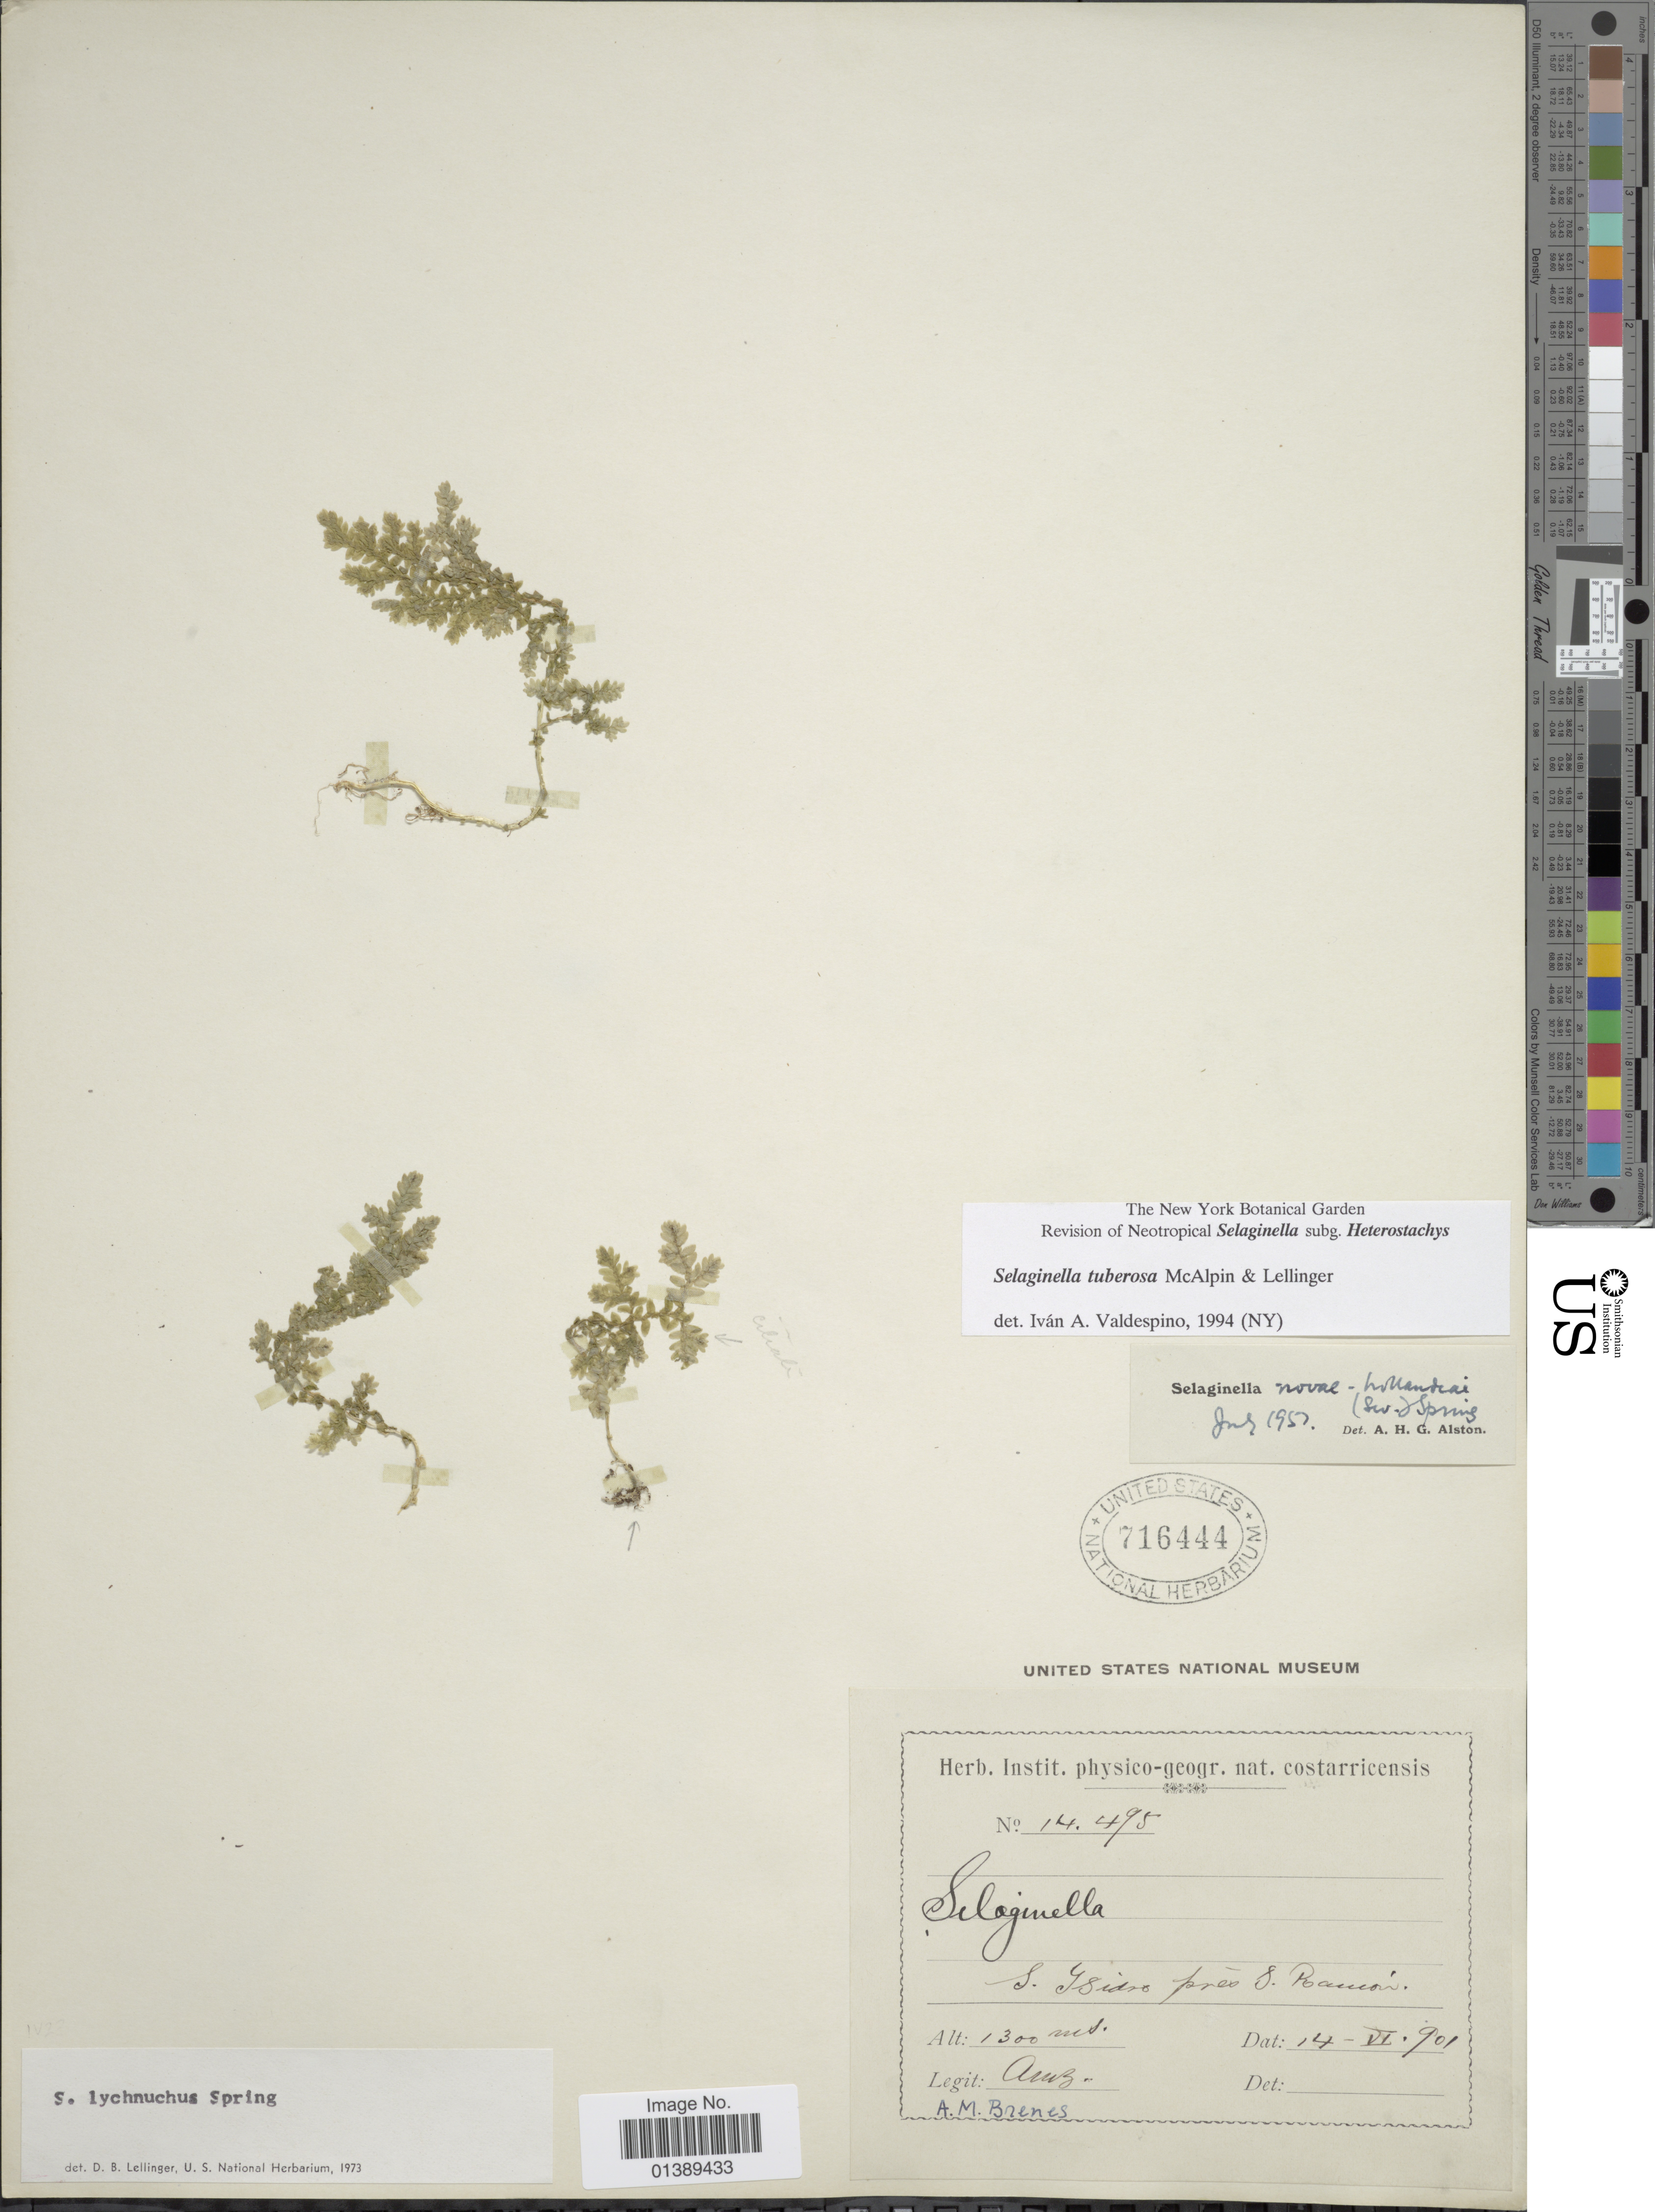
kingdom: Plantae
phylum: Tracheophyta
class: Lycopodiopsida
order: Selaginellales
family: Selaginellaceae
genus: Selaginella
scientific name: Selaginella tuberosa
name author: McAlpin & Lellinger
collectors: A. Brenes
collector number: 14495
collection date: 1901-06-14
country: Costa Rica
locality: S. Isidro près S. Ramón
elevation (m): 1300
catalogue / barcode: US 716444